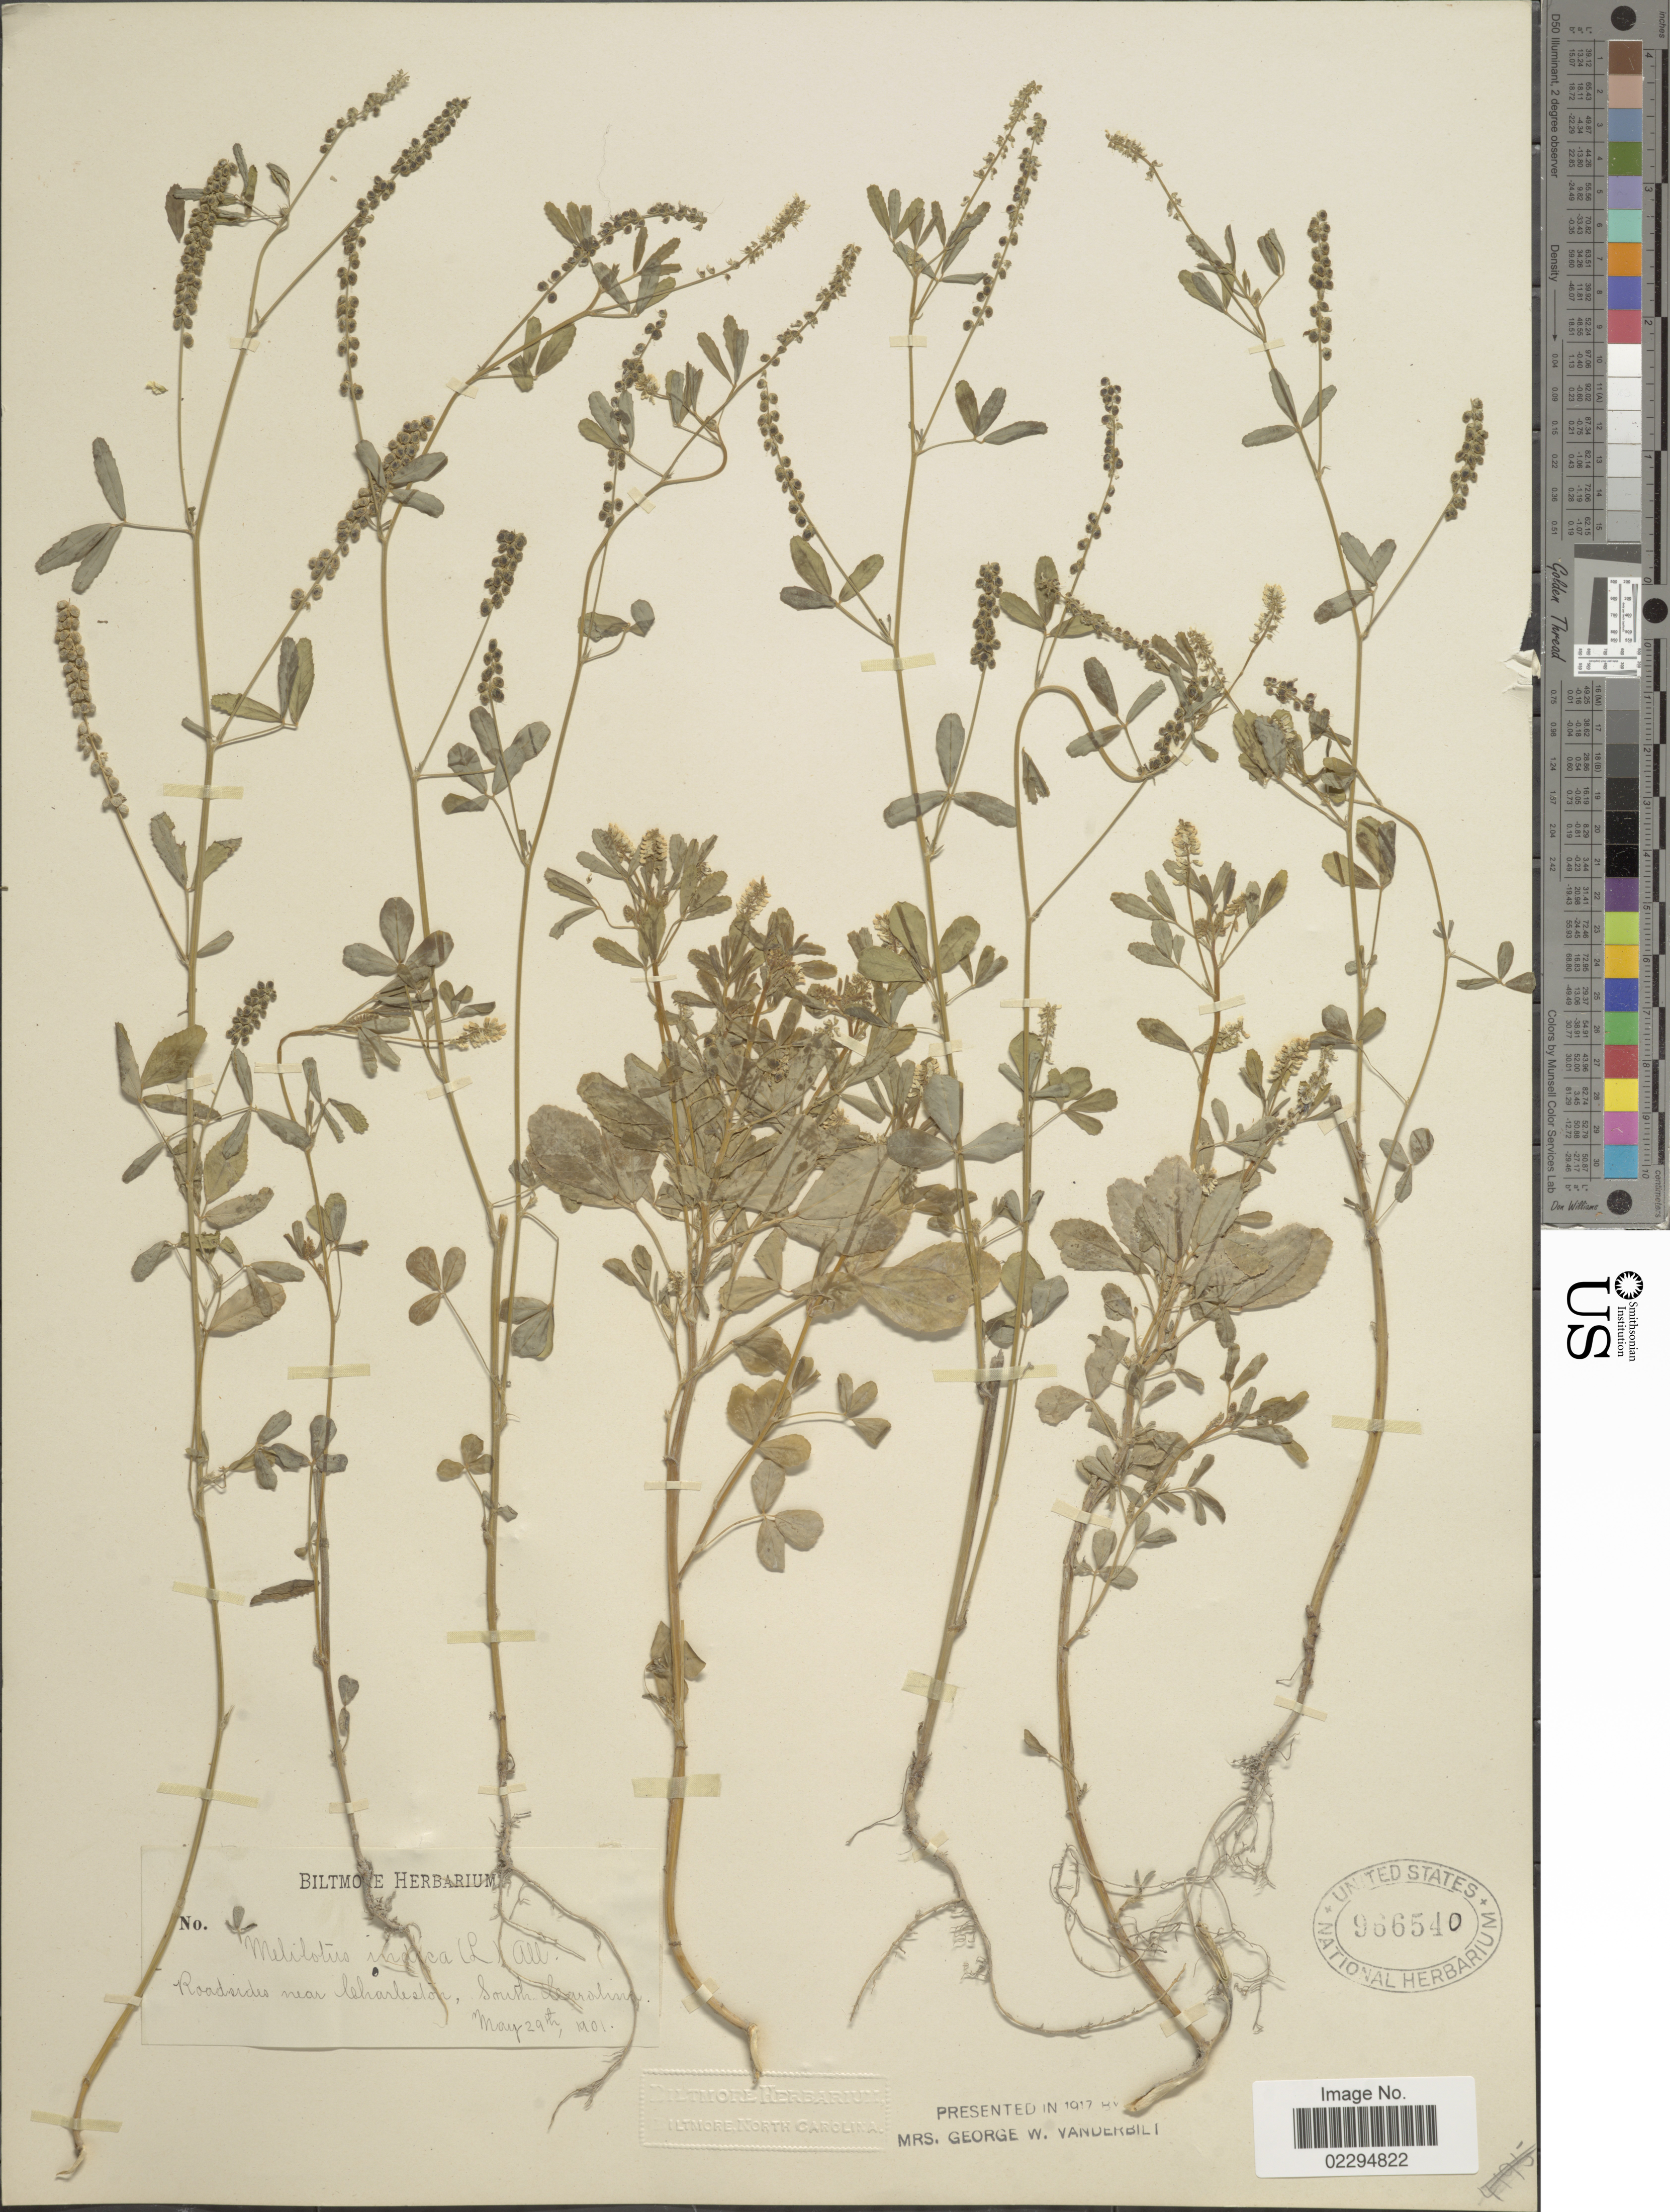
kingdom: Plantae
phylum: Tracheophyta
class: Magnoliopsida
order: Fabales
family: Fabaceae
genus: Melilotus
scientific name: Melilotus officinalis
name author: (L.) Lam.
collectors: ex herb. Biltmore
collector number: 7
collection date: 1901-05-29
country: United States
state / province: South Carolina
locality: Roadsides near Charleston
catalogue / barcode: US 966540